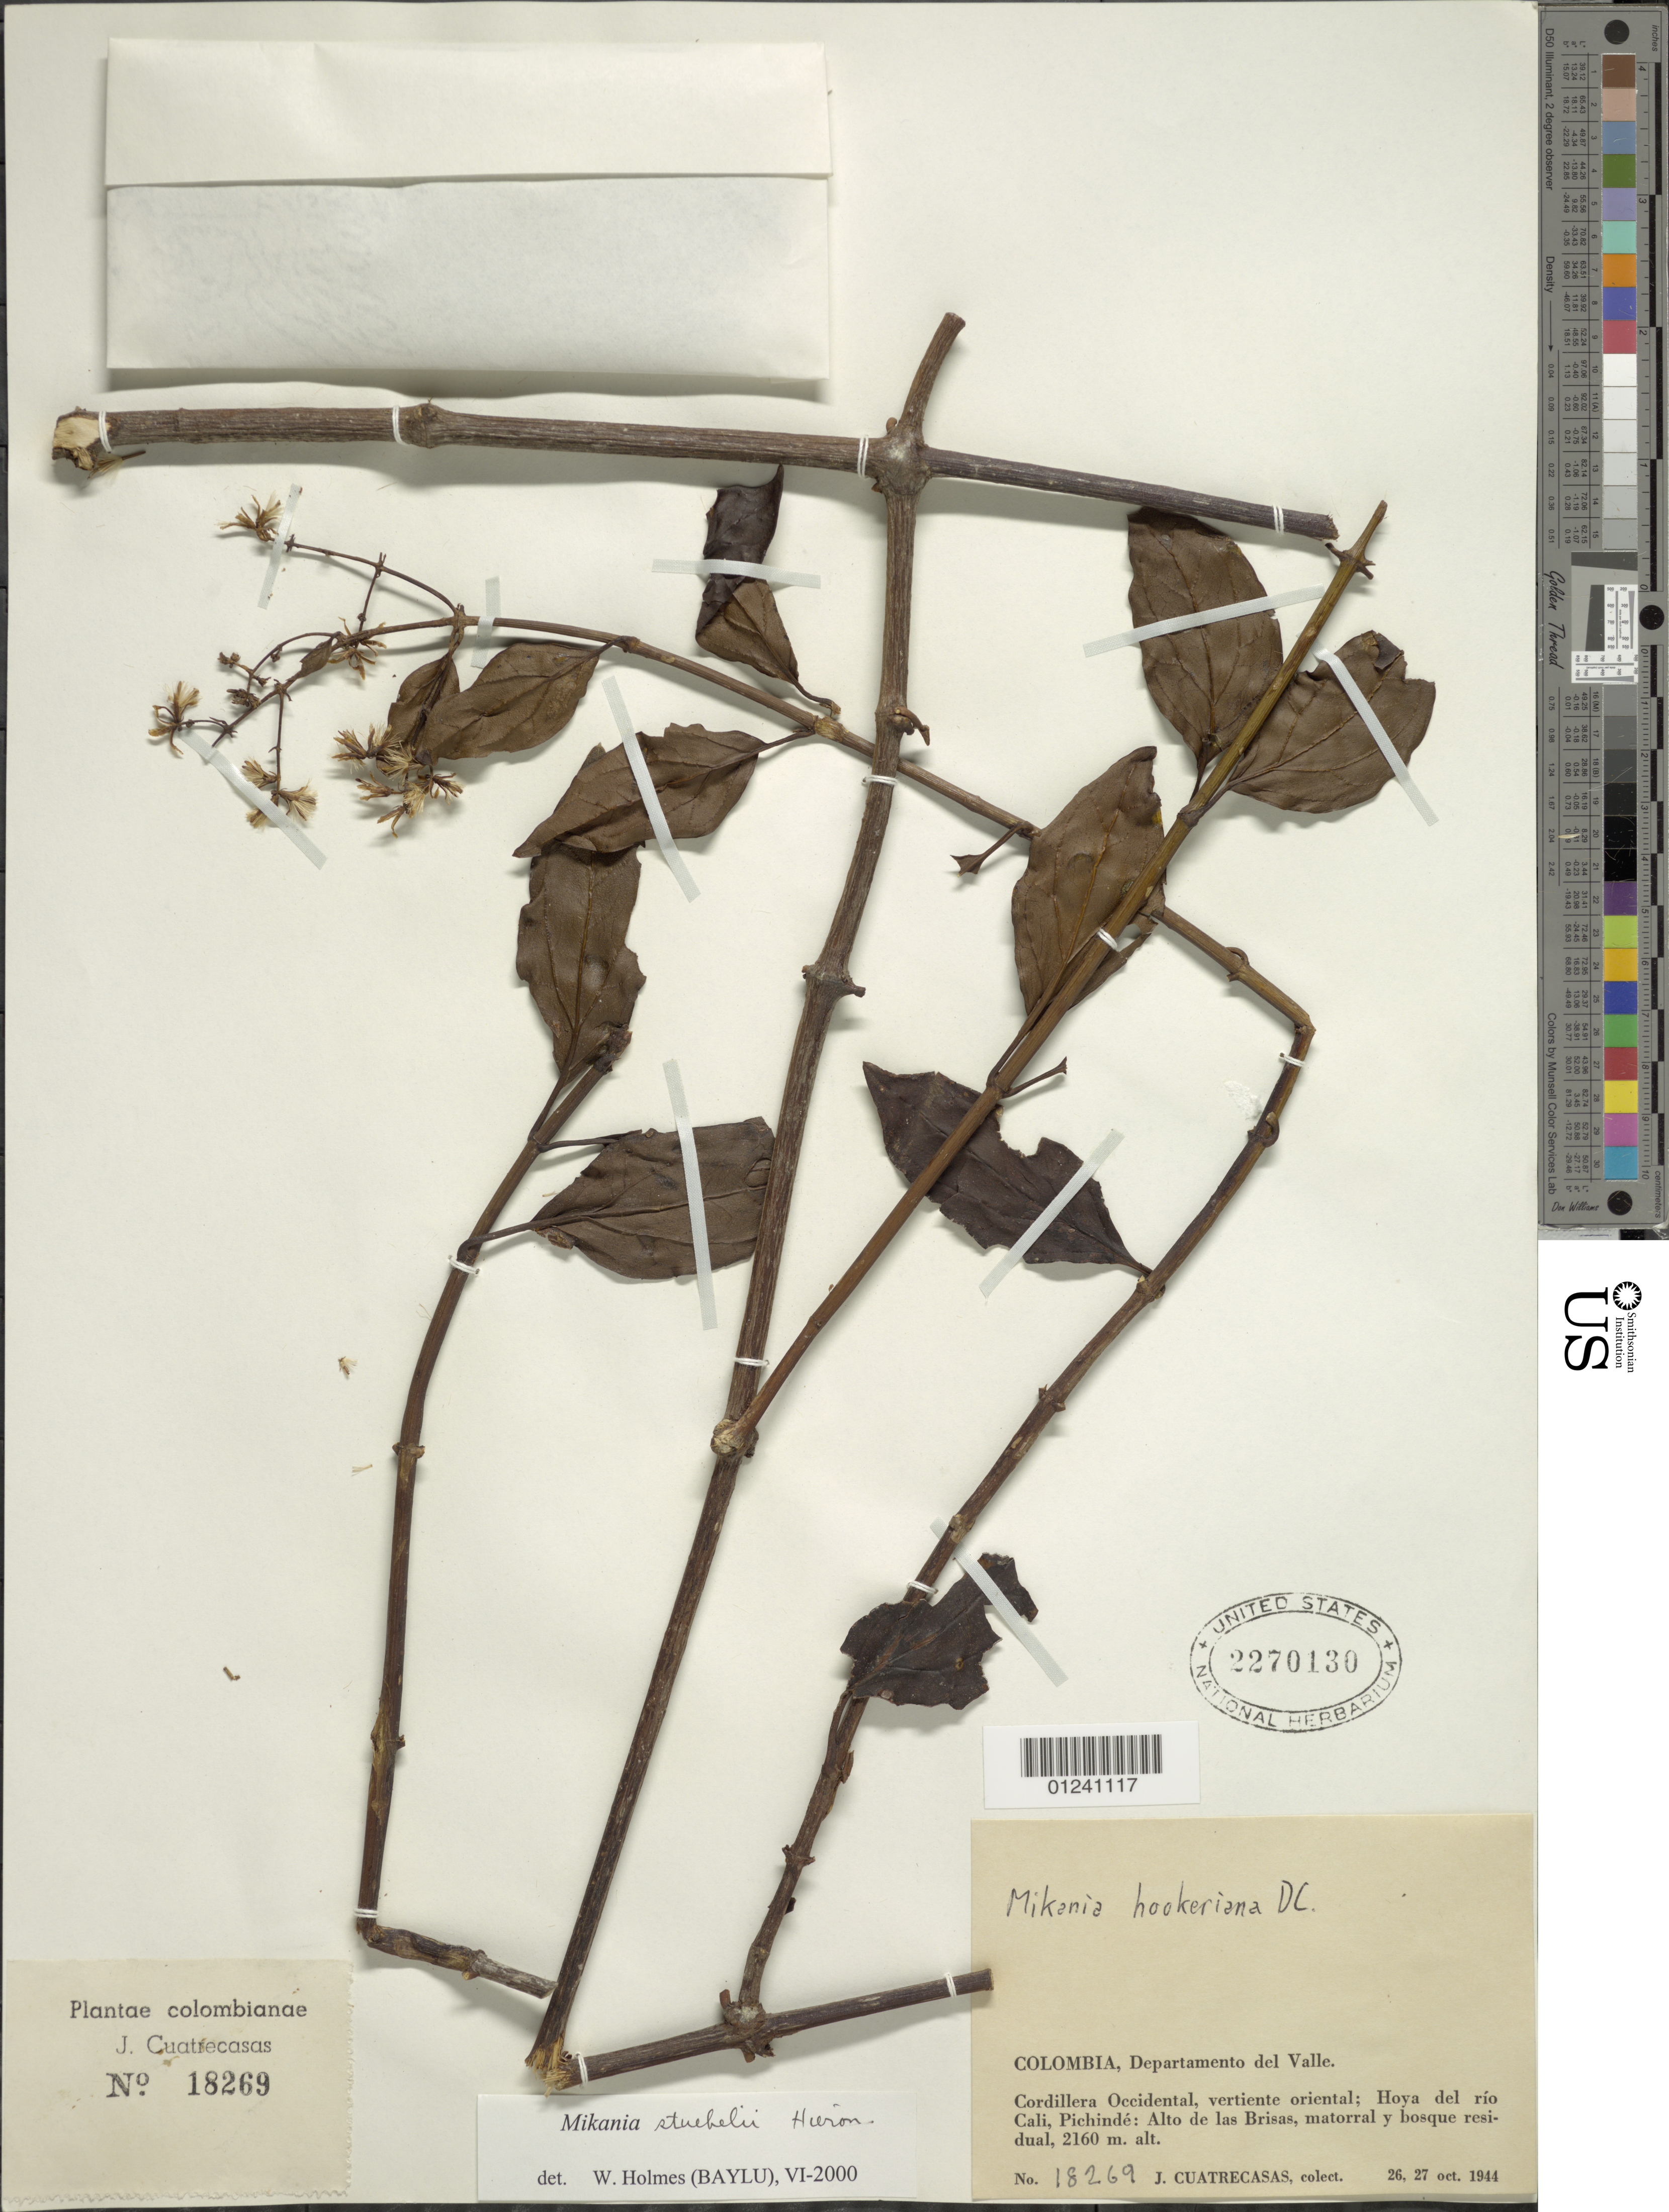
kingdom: Plantae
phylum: Tracheophyta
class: Magnoliopsida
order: Asterales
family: Asteraceae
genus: Mikania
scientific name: Mikania stuebelii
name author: Hieron.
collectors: J. Cuatrecasas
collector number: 18269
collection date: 1944-10-26/1944-10-27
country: Colombia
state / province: Valle del Cauca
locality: Cordillera Occidental, vertiente oriental; Hoya del rio Cali, Pichinde: Alto de las Brisas, matorral y bosque residual.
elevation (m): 2160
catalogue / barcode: US 2270130